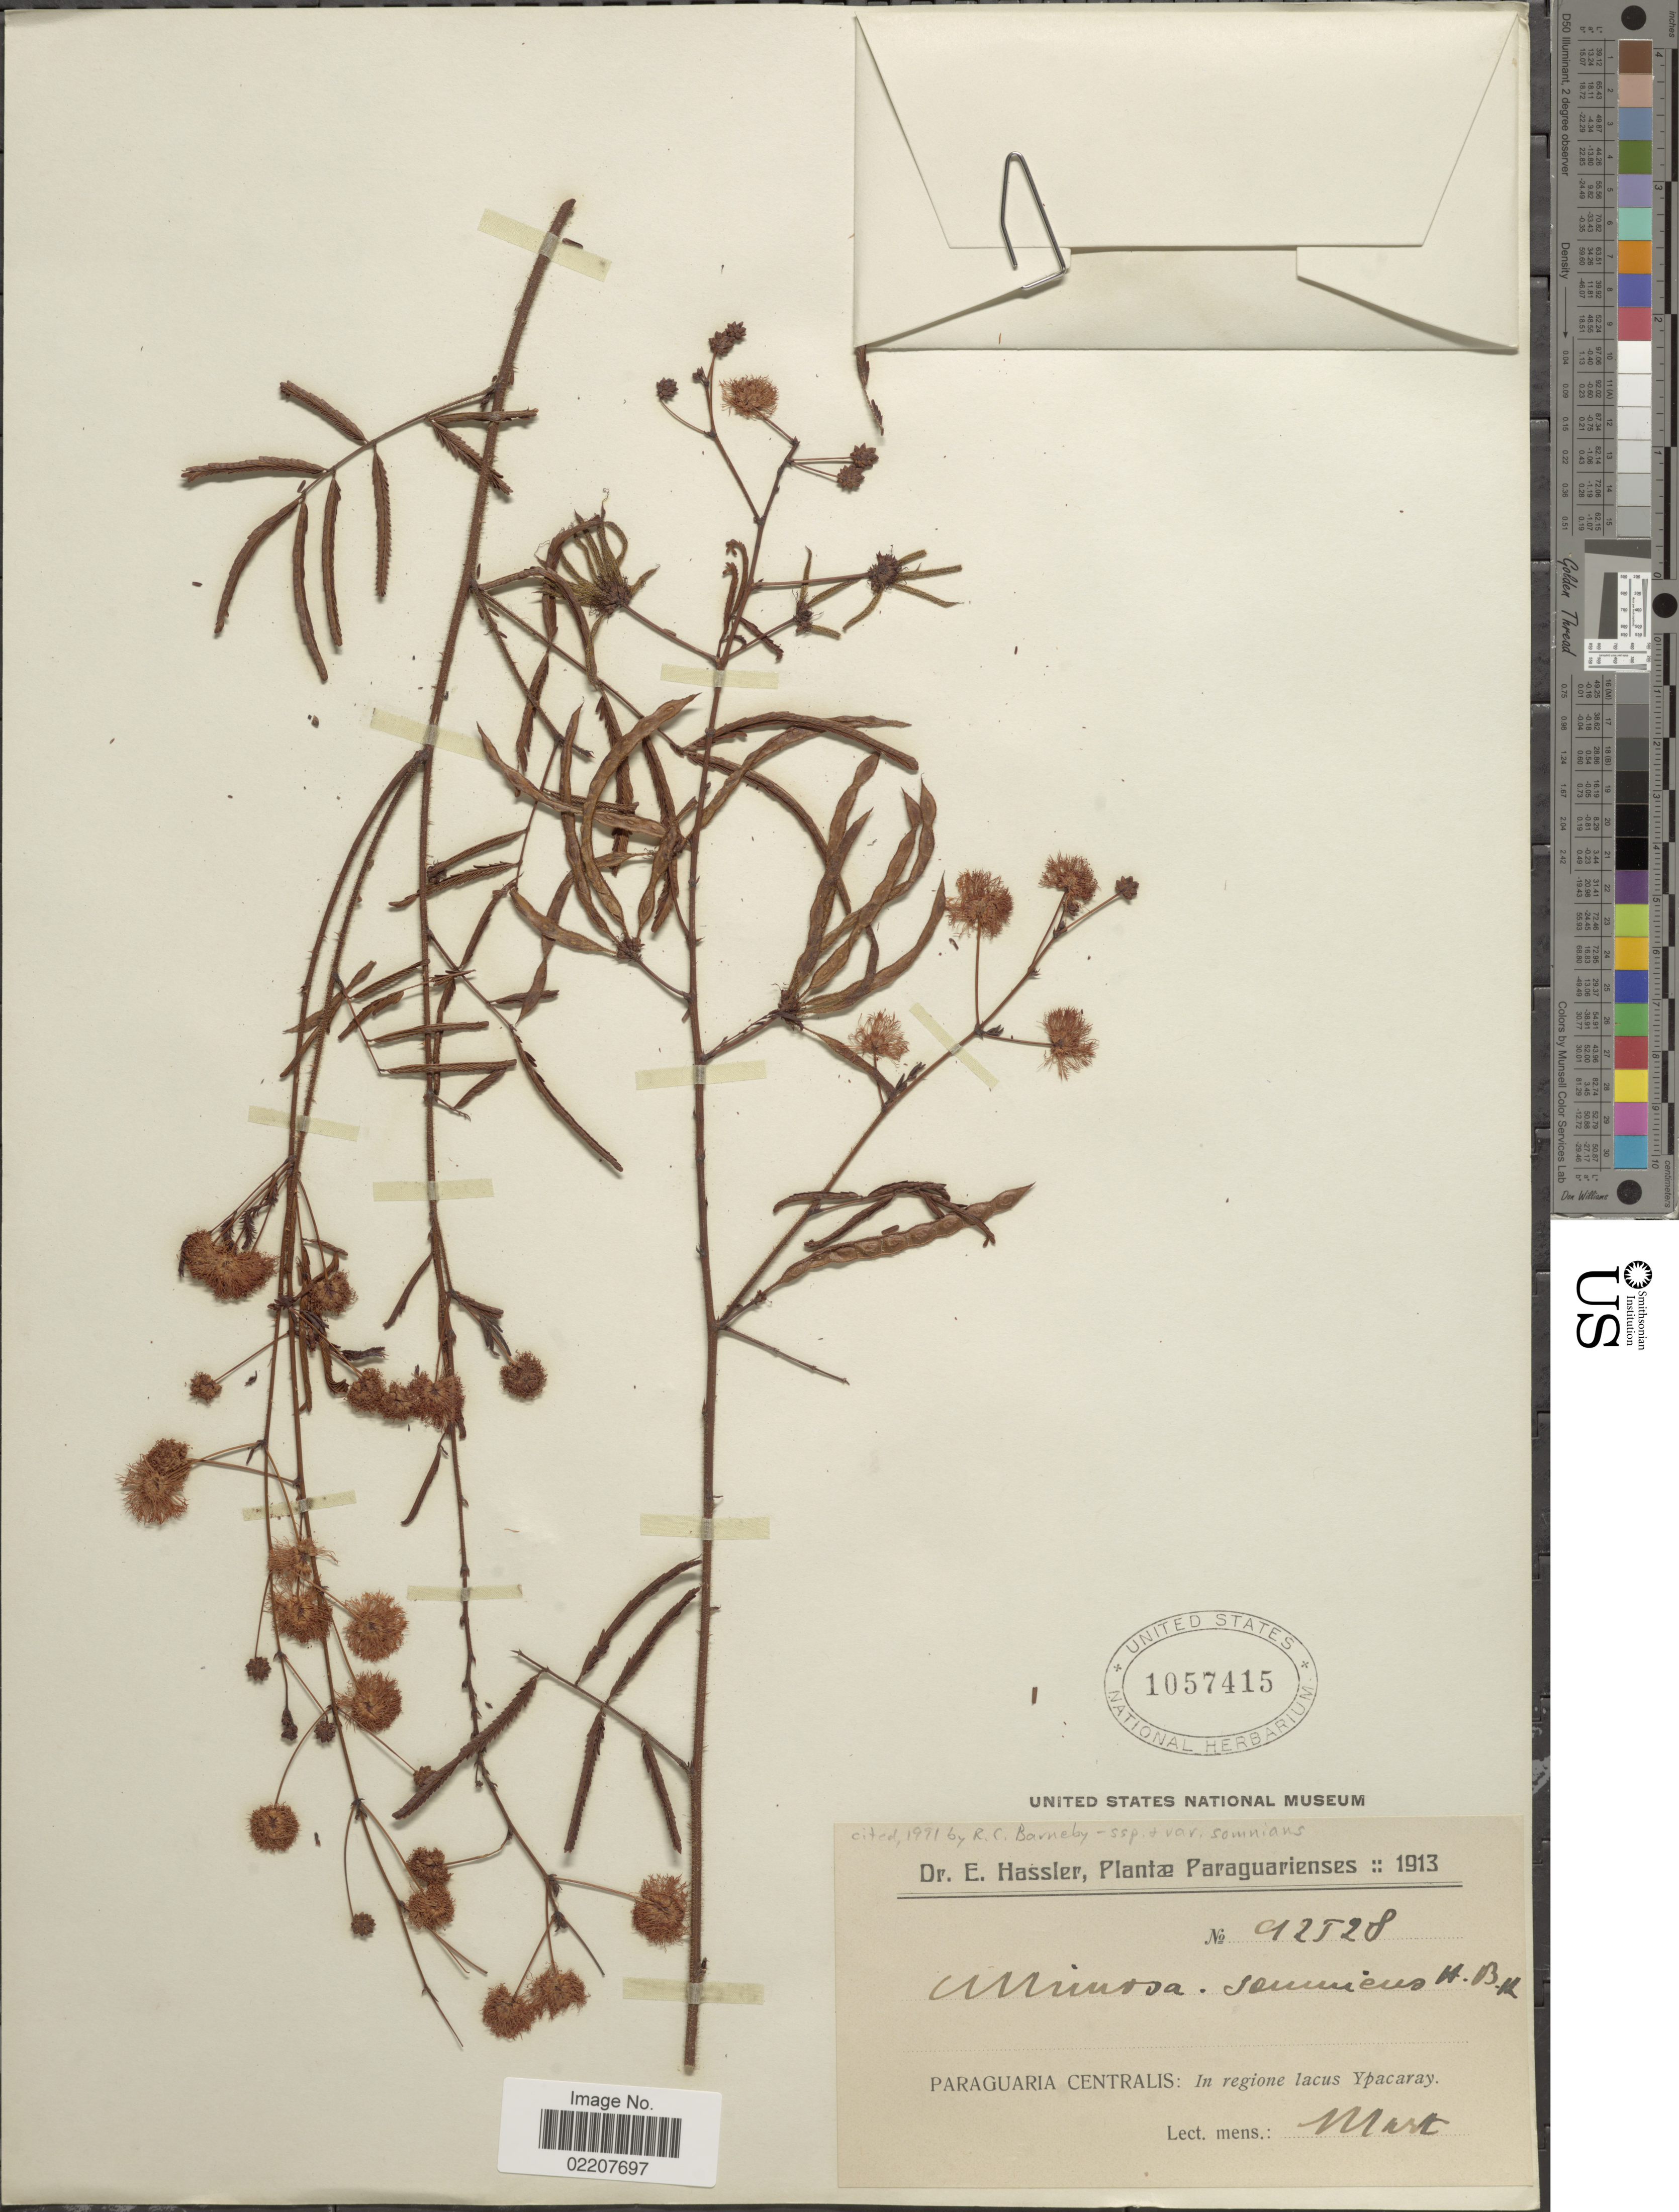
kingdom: Plantae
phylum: Tracheophyta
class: Magnoliopsida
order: Fabales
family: Fabaceae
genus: Mimosa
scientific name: Mimosa somnians var. somnians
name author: Humb. & Bonpl. ex Willd.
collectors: E. Hassler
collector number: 92528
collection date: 1913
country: Paraguay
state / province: Central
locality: Paraguaria Centralis: In regione lacus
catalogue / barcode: US 1057415